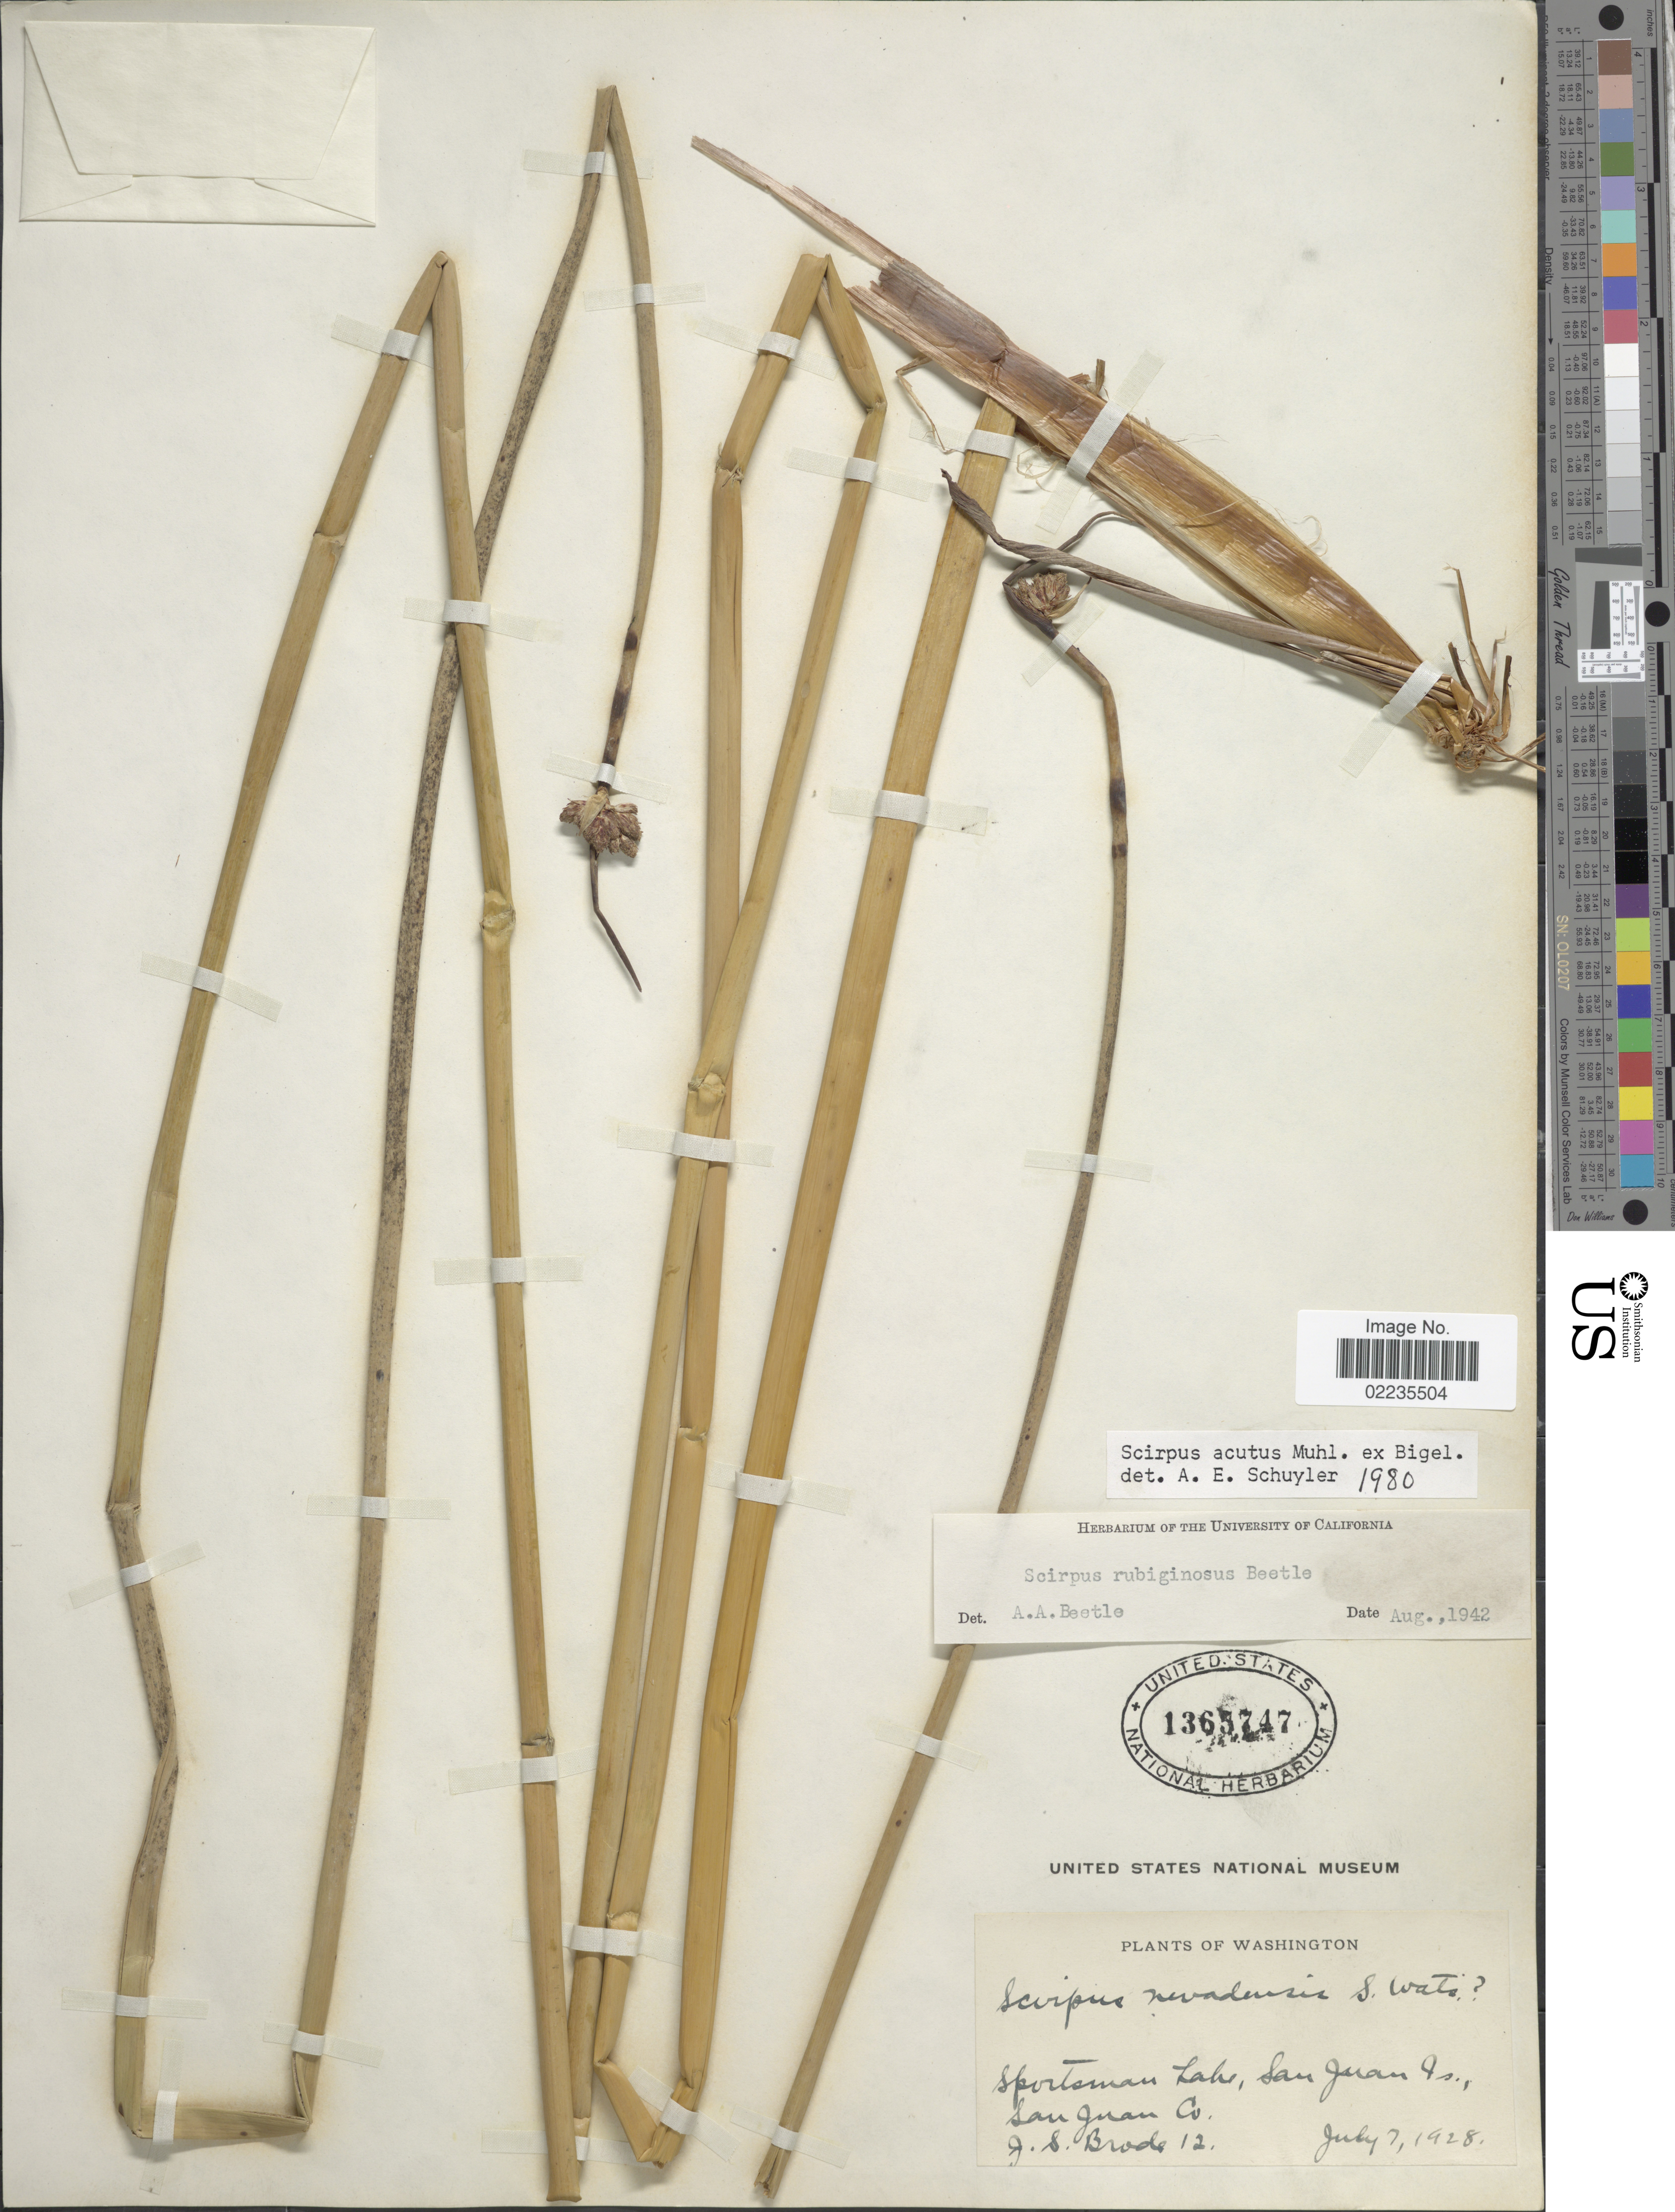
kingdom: Plantae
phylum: Tracheophyta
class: Liliopsida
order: Poales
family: Cyperaceae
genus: Schoenoplectus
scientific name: Schoenoplectus acutus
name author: (Muhl. ex Bigelow) Á. Löve & D. Löve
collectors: J. Brode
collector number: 12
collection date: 1928-07-07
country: United States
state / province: Washington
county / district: San Juan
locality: Sportsman Lake, San Juan Is., San Juan Co.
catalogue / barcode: US 1365747